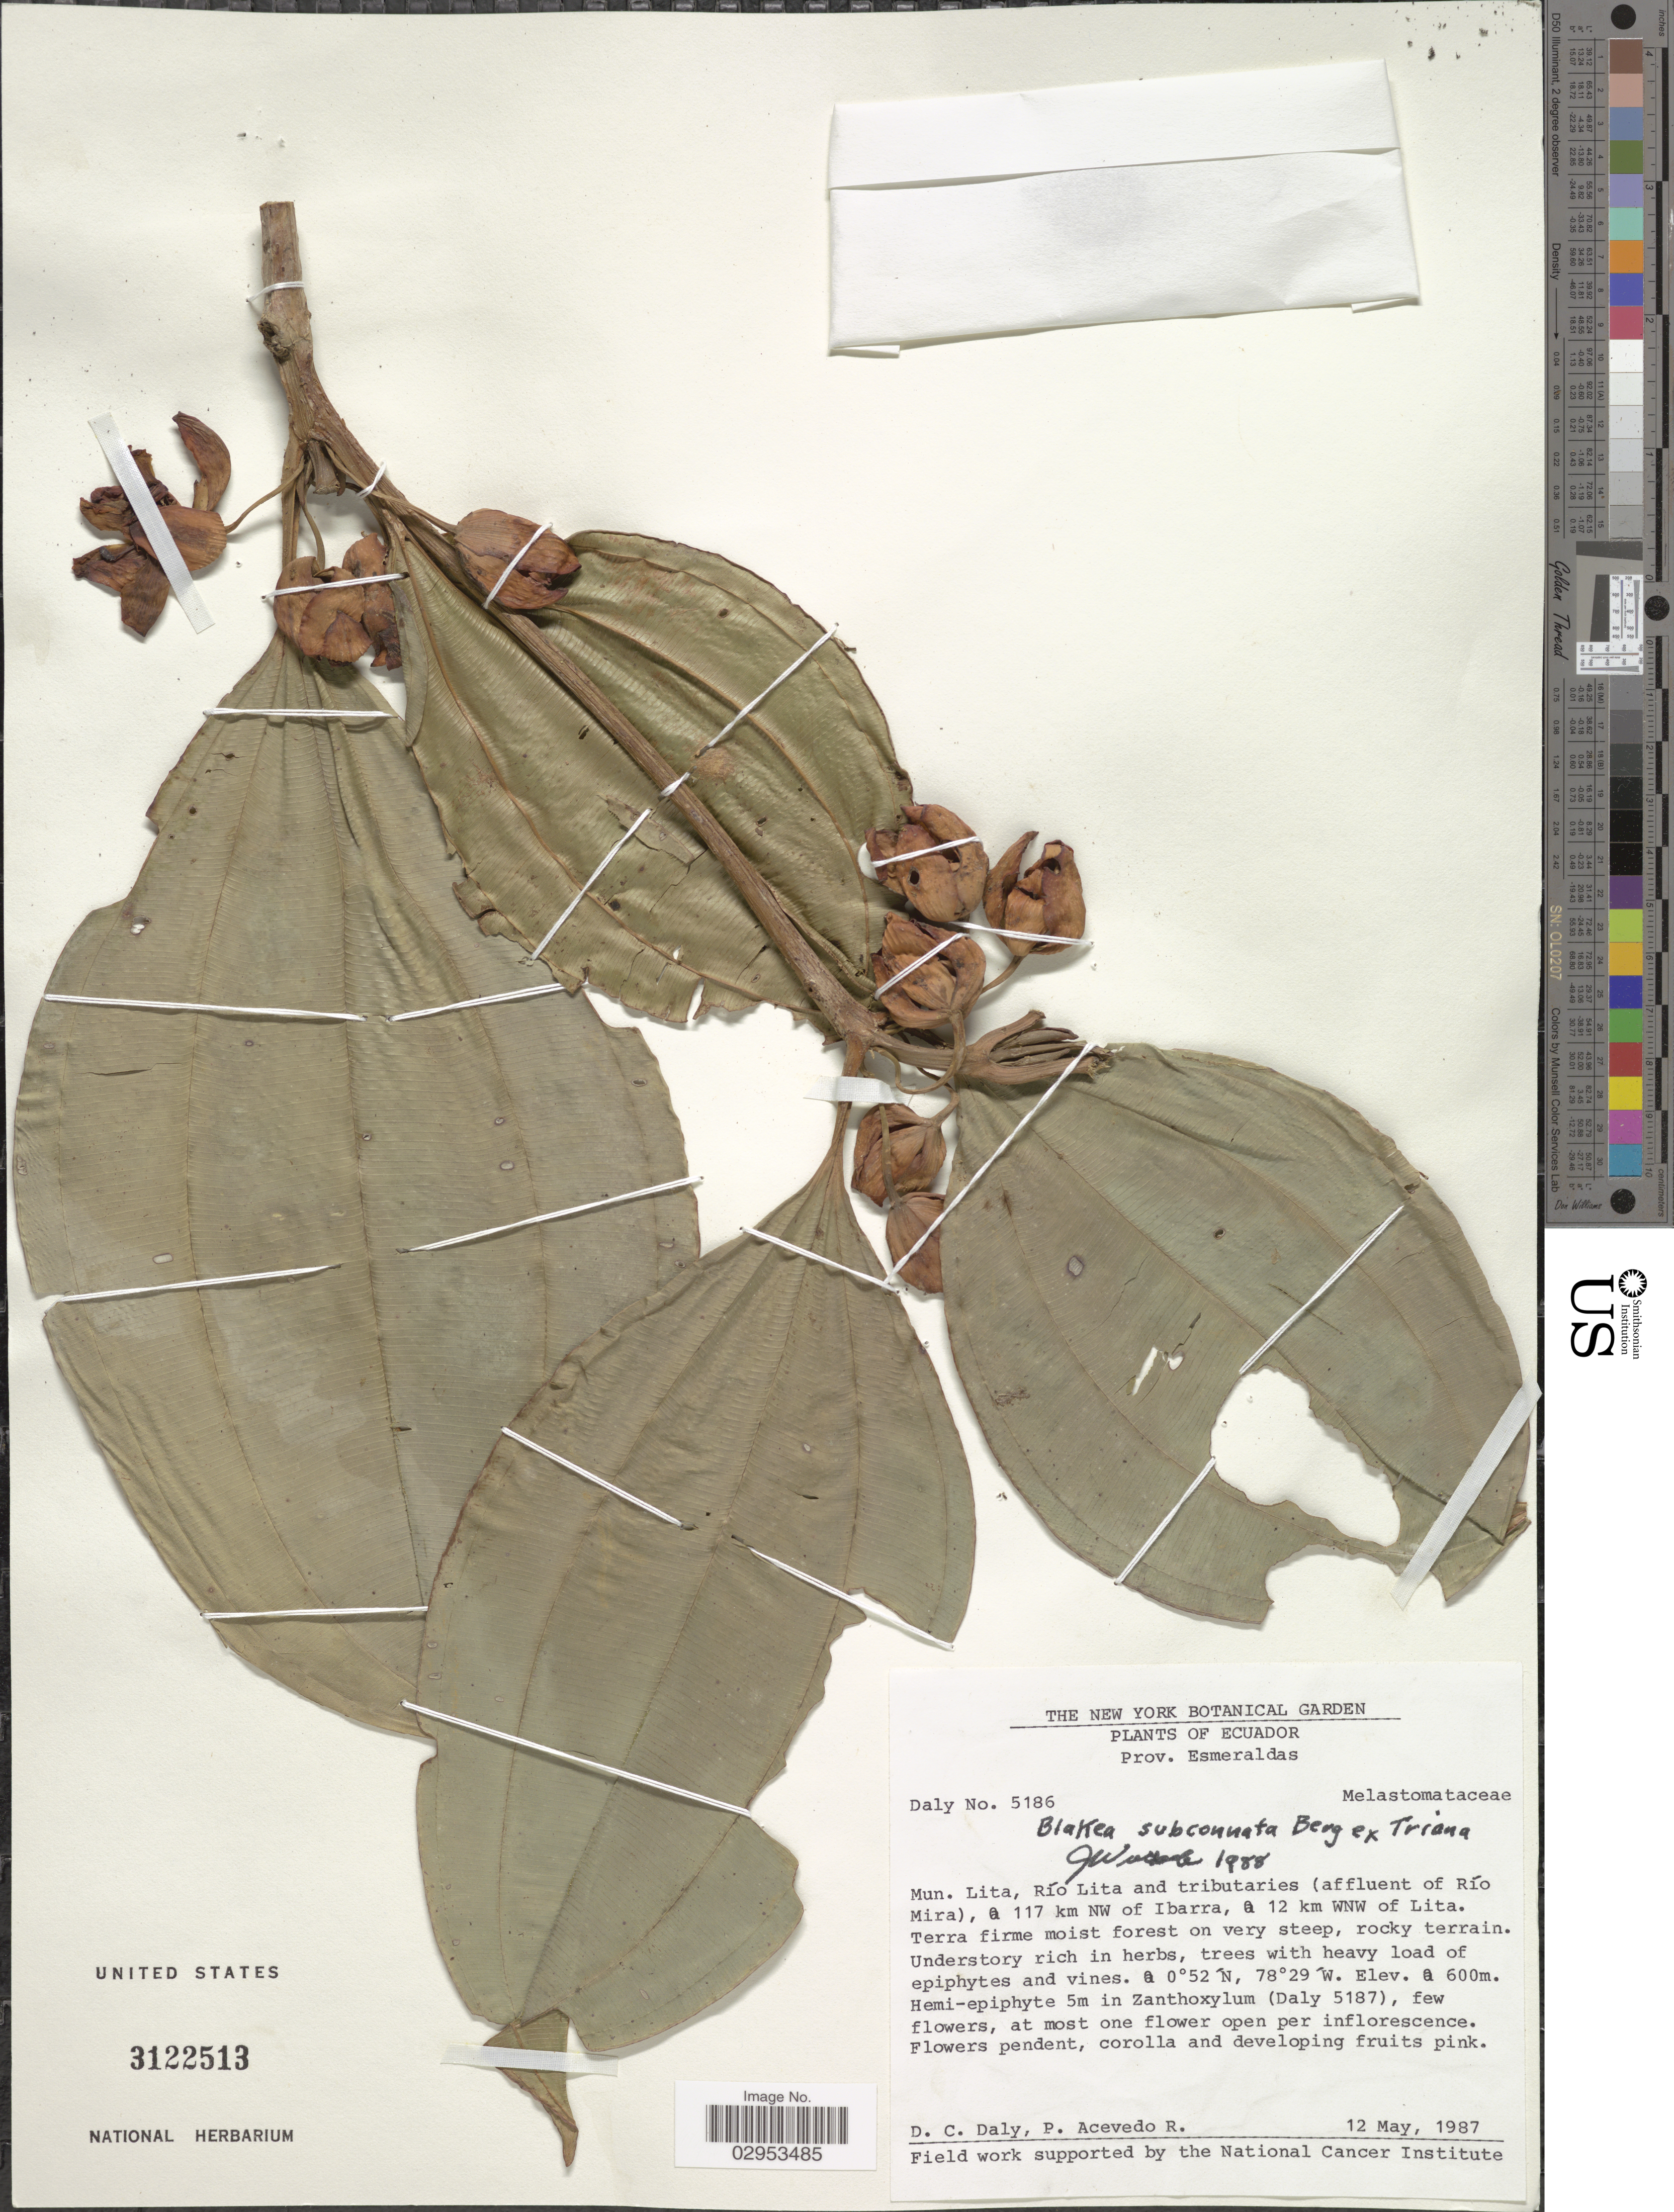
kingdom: Plantae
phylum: Tracheophyta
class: Magnoliopsida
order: Myrtales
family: Melastomataceae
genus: Blakea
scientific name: Blakea subconnata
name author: O. Berg ex Triana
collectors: D. C. Daly & P. Acevedo R.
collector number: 5186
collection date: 1987-05-12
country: Ecuador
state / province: Esmeraldas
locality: Mun. Lita, Río Lita and tributaries (affluent of Río Mira), a 117 km W of Ibarra, a 12 km WNW of Lita.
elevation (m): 600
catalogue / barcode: US 3122513